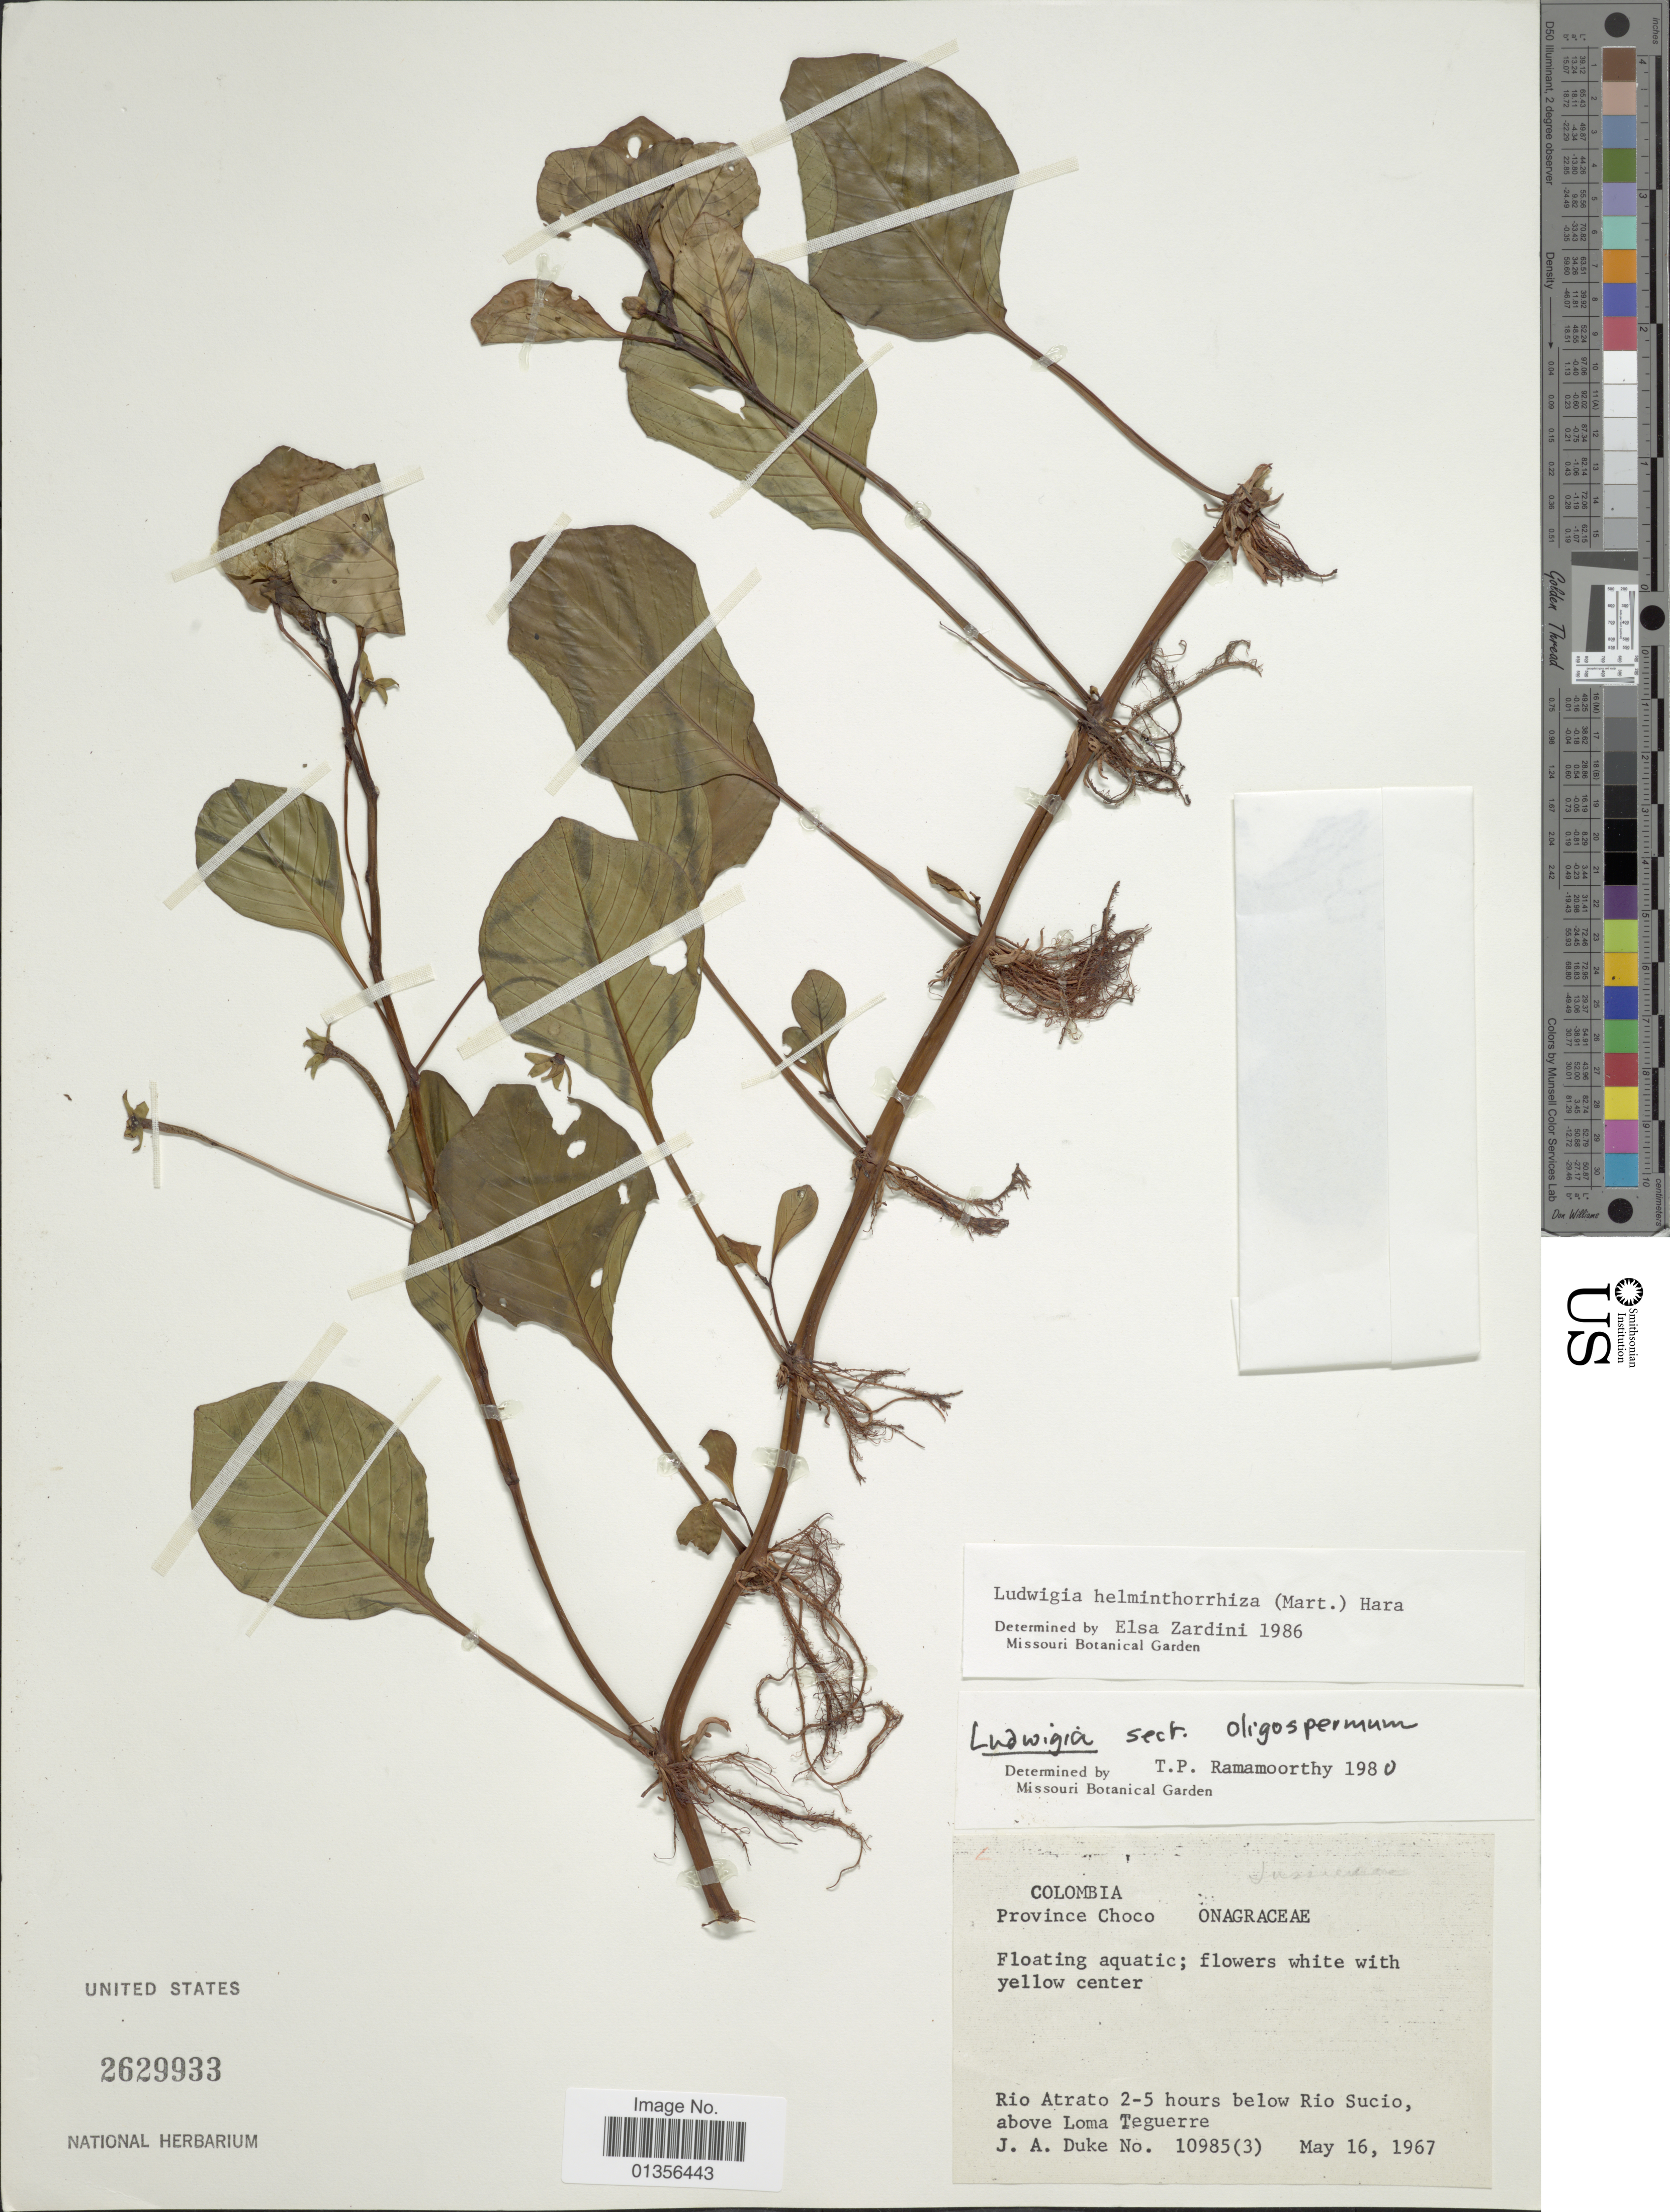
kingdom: Plantae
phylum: Tracheophyta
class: Magnoliopsida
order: Myrtales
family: Onagraceae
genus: Ludwigia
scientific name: Ludwigia helminthorrhiza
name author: (Mart.) H. Hara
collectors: J. A. Duke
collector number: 10985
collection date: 1967-05-16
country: Colombia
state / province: Chocó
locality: Rio Atrato 2-5 hours below Rio Sucio, above Loma Teguerre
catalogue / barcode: US 2629933